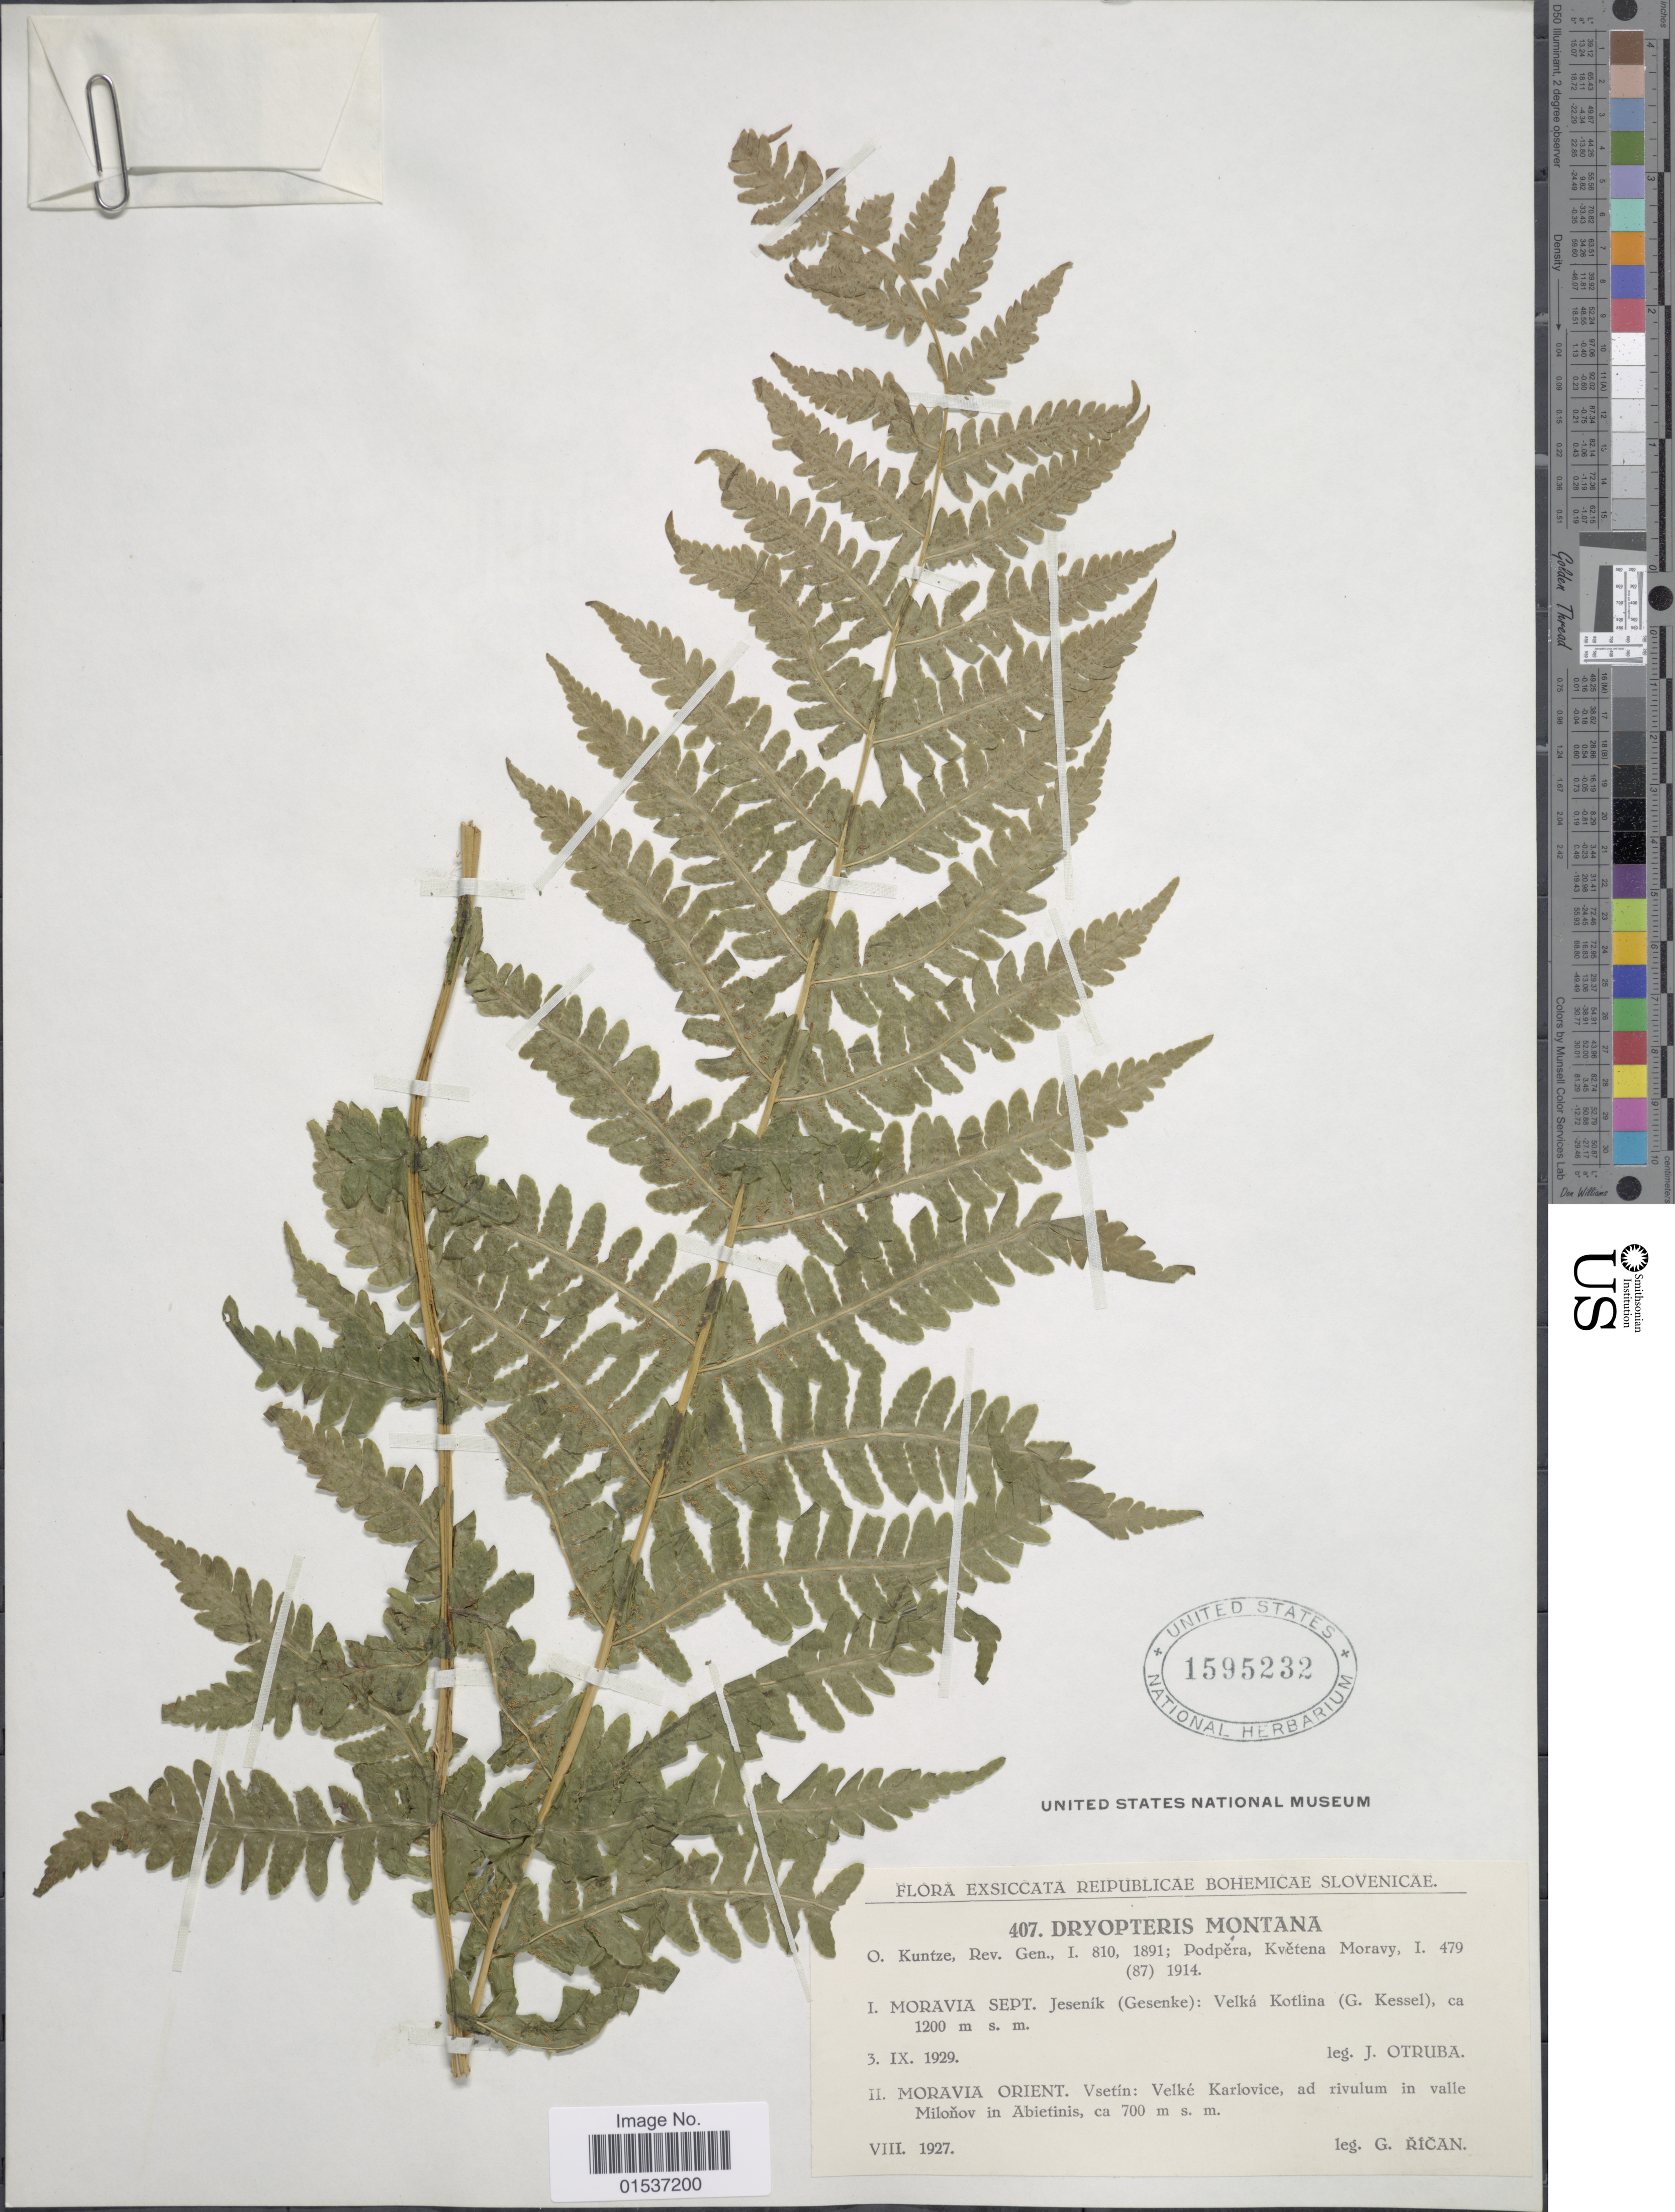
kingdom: Plantae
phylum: Tracheophyta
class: Polypodiopsida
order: Polypodiales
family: Thelypteridaceae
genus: Oreopteris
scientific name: Oreopteris limbosperma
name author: (All.) K. Iwats.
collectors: J. Otruba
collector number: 407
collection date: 1929-09-03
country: Czechia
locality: Reipublicae Bohemicae Slovenicae, Moravia Sept. Jesenik (Gesenke): Velka Kotlina (. G. Kessel).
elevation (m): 1200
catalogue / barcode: US 1595232